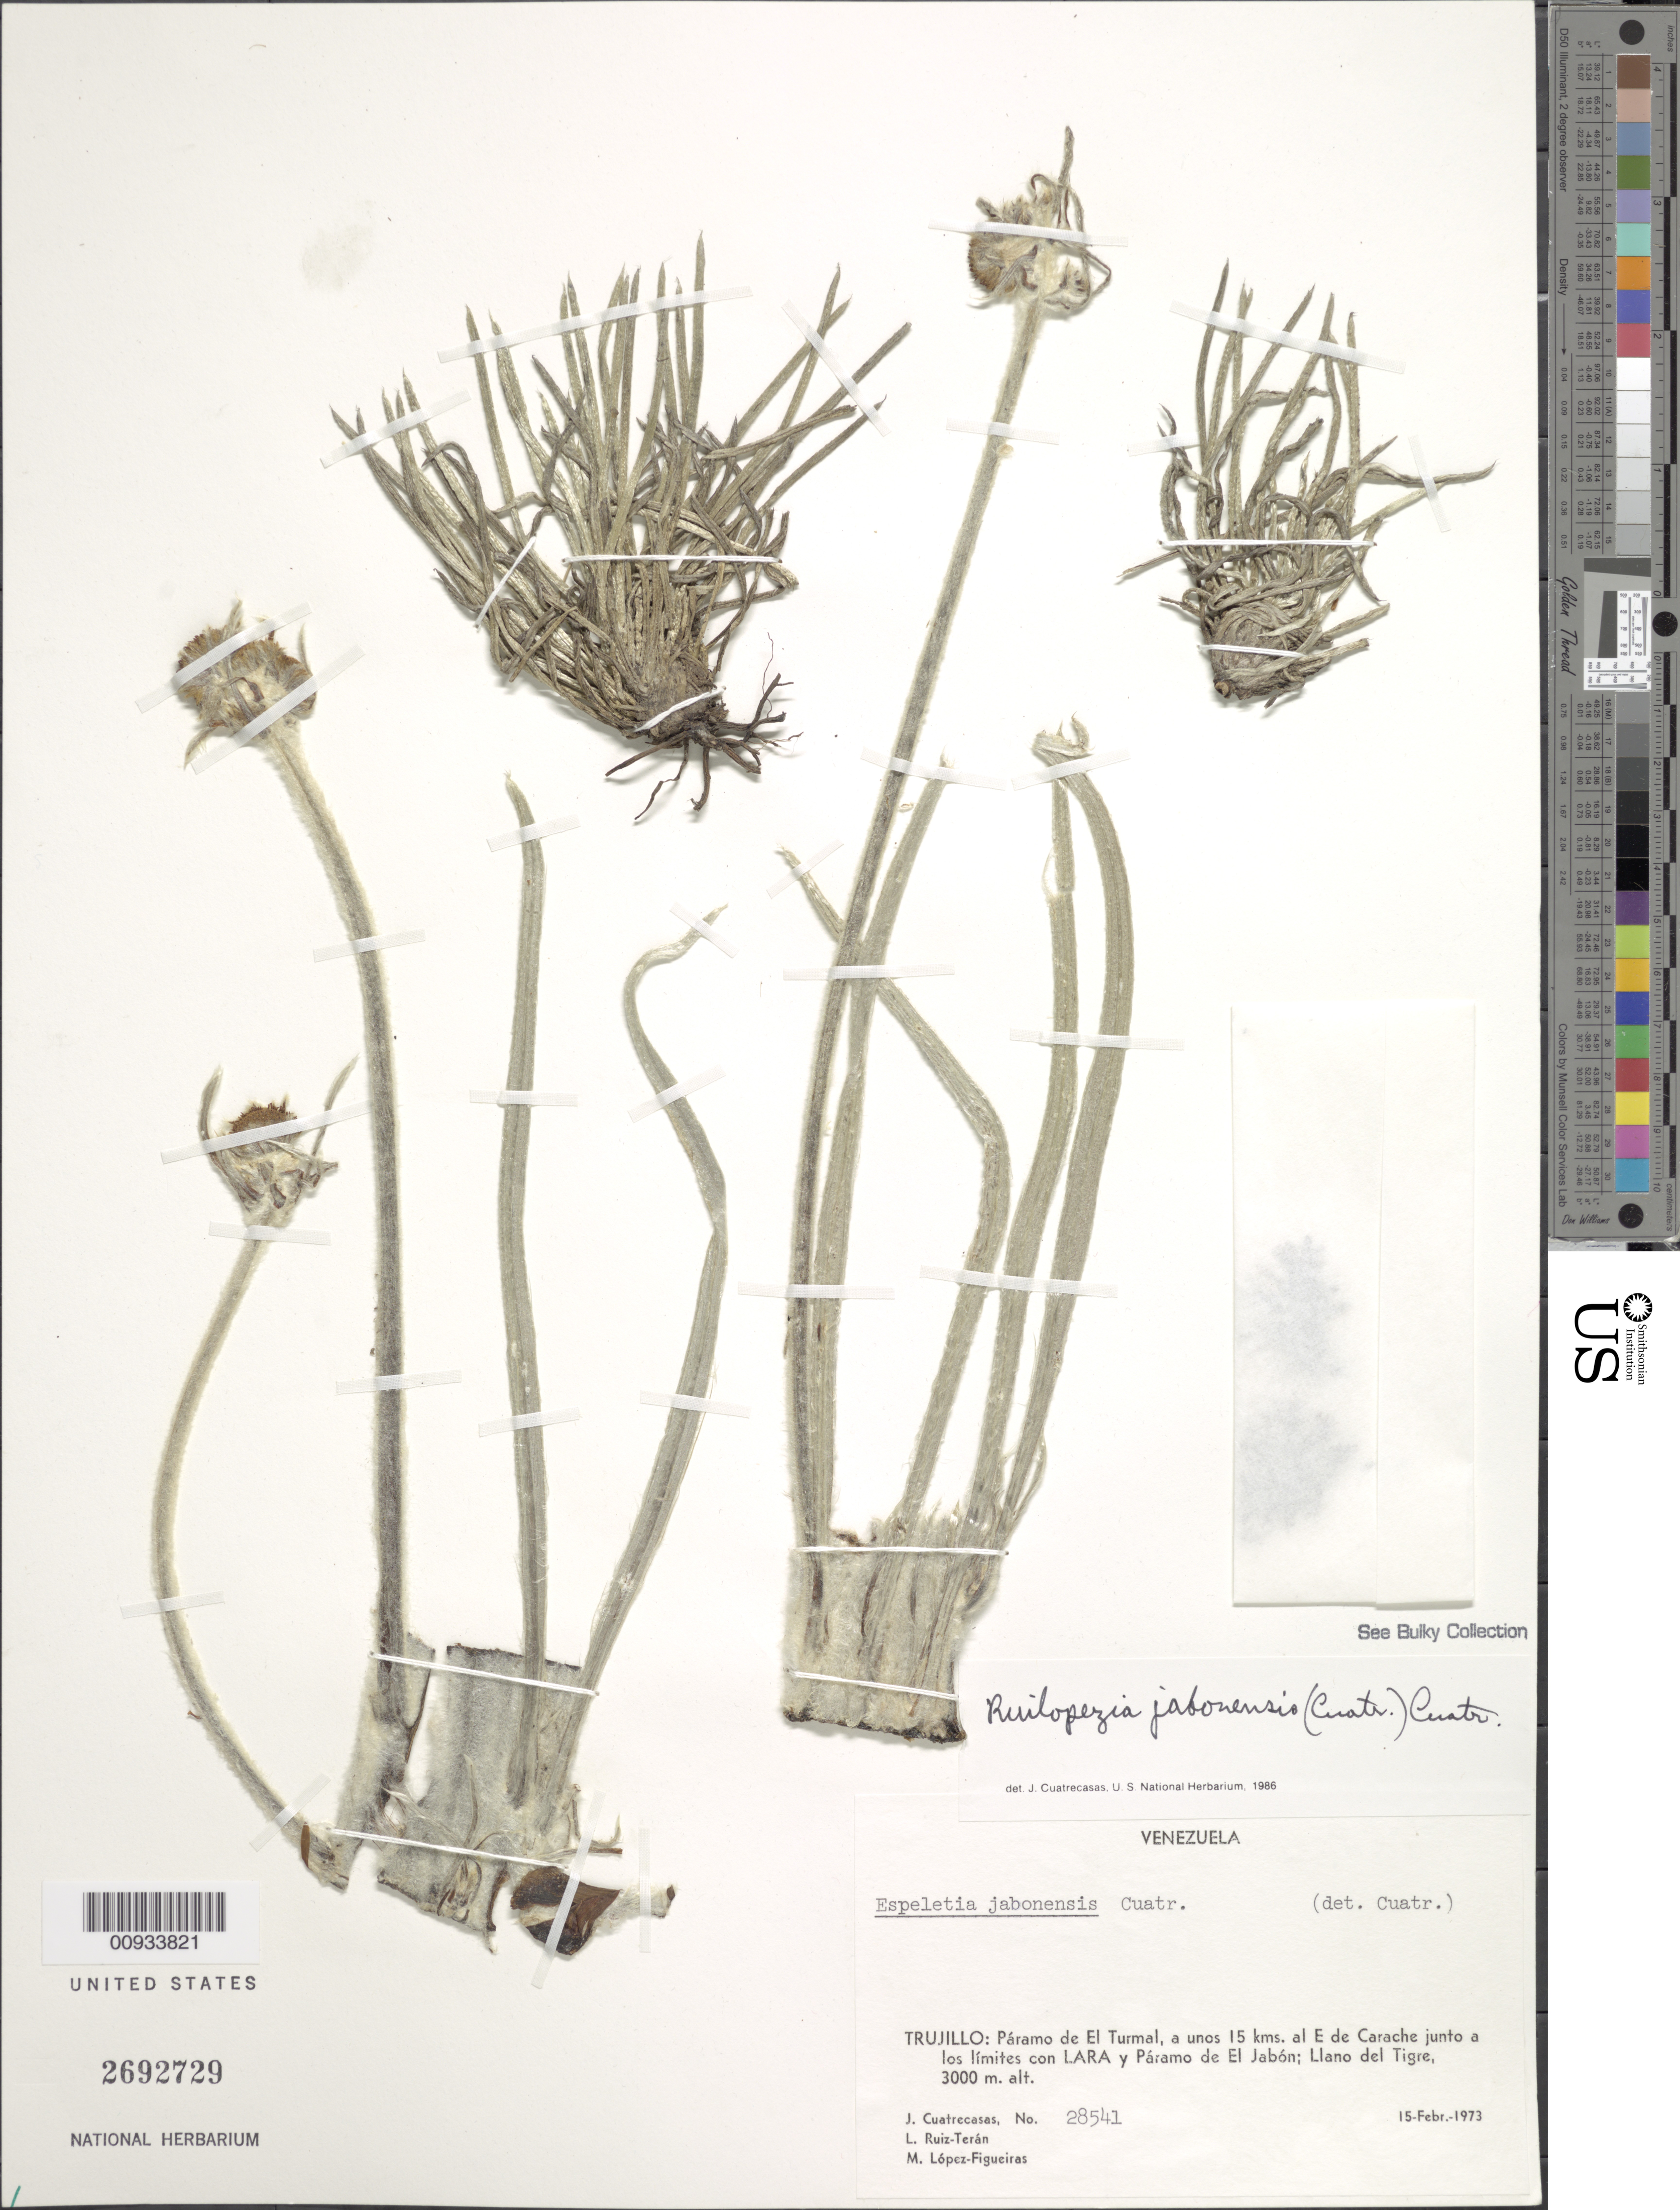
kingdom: Plantae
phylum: Tracheophyta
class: Magnoliopsida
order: Asterales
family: Asteraceae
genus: Ruilopezia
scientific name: Ruilopezia jabonensis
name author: (Cuatrec.) Cuatrec.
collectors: J. Cuatrecasas, L. E. Ruíz-Terán & M. López Figueiras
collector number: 28541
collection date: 1973-02-15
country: Venezuela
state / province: Trujillo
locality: Paramo de El Turmal, a unos 15 kms al E de Carache junto a los limites con Lara y Paramo de El Jabon, Llano del Tigre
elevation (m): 3000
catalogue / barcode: US 2692729